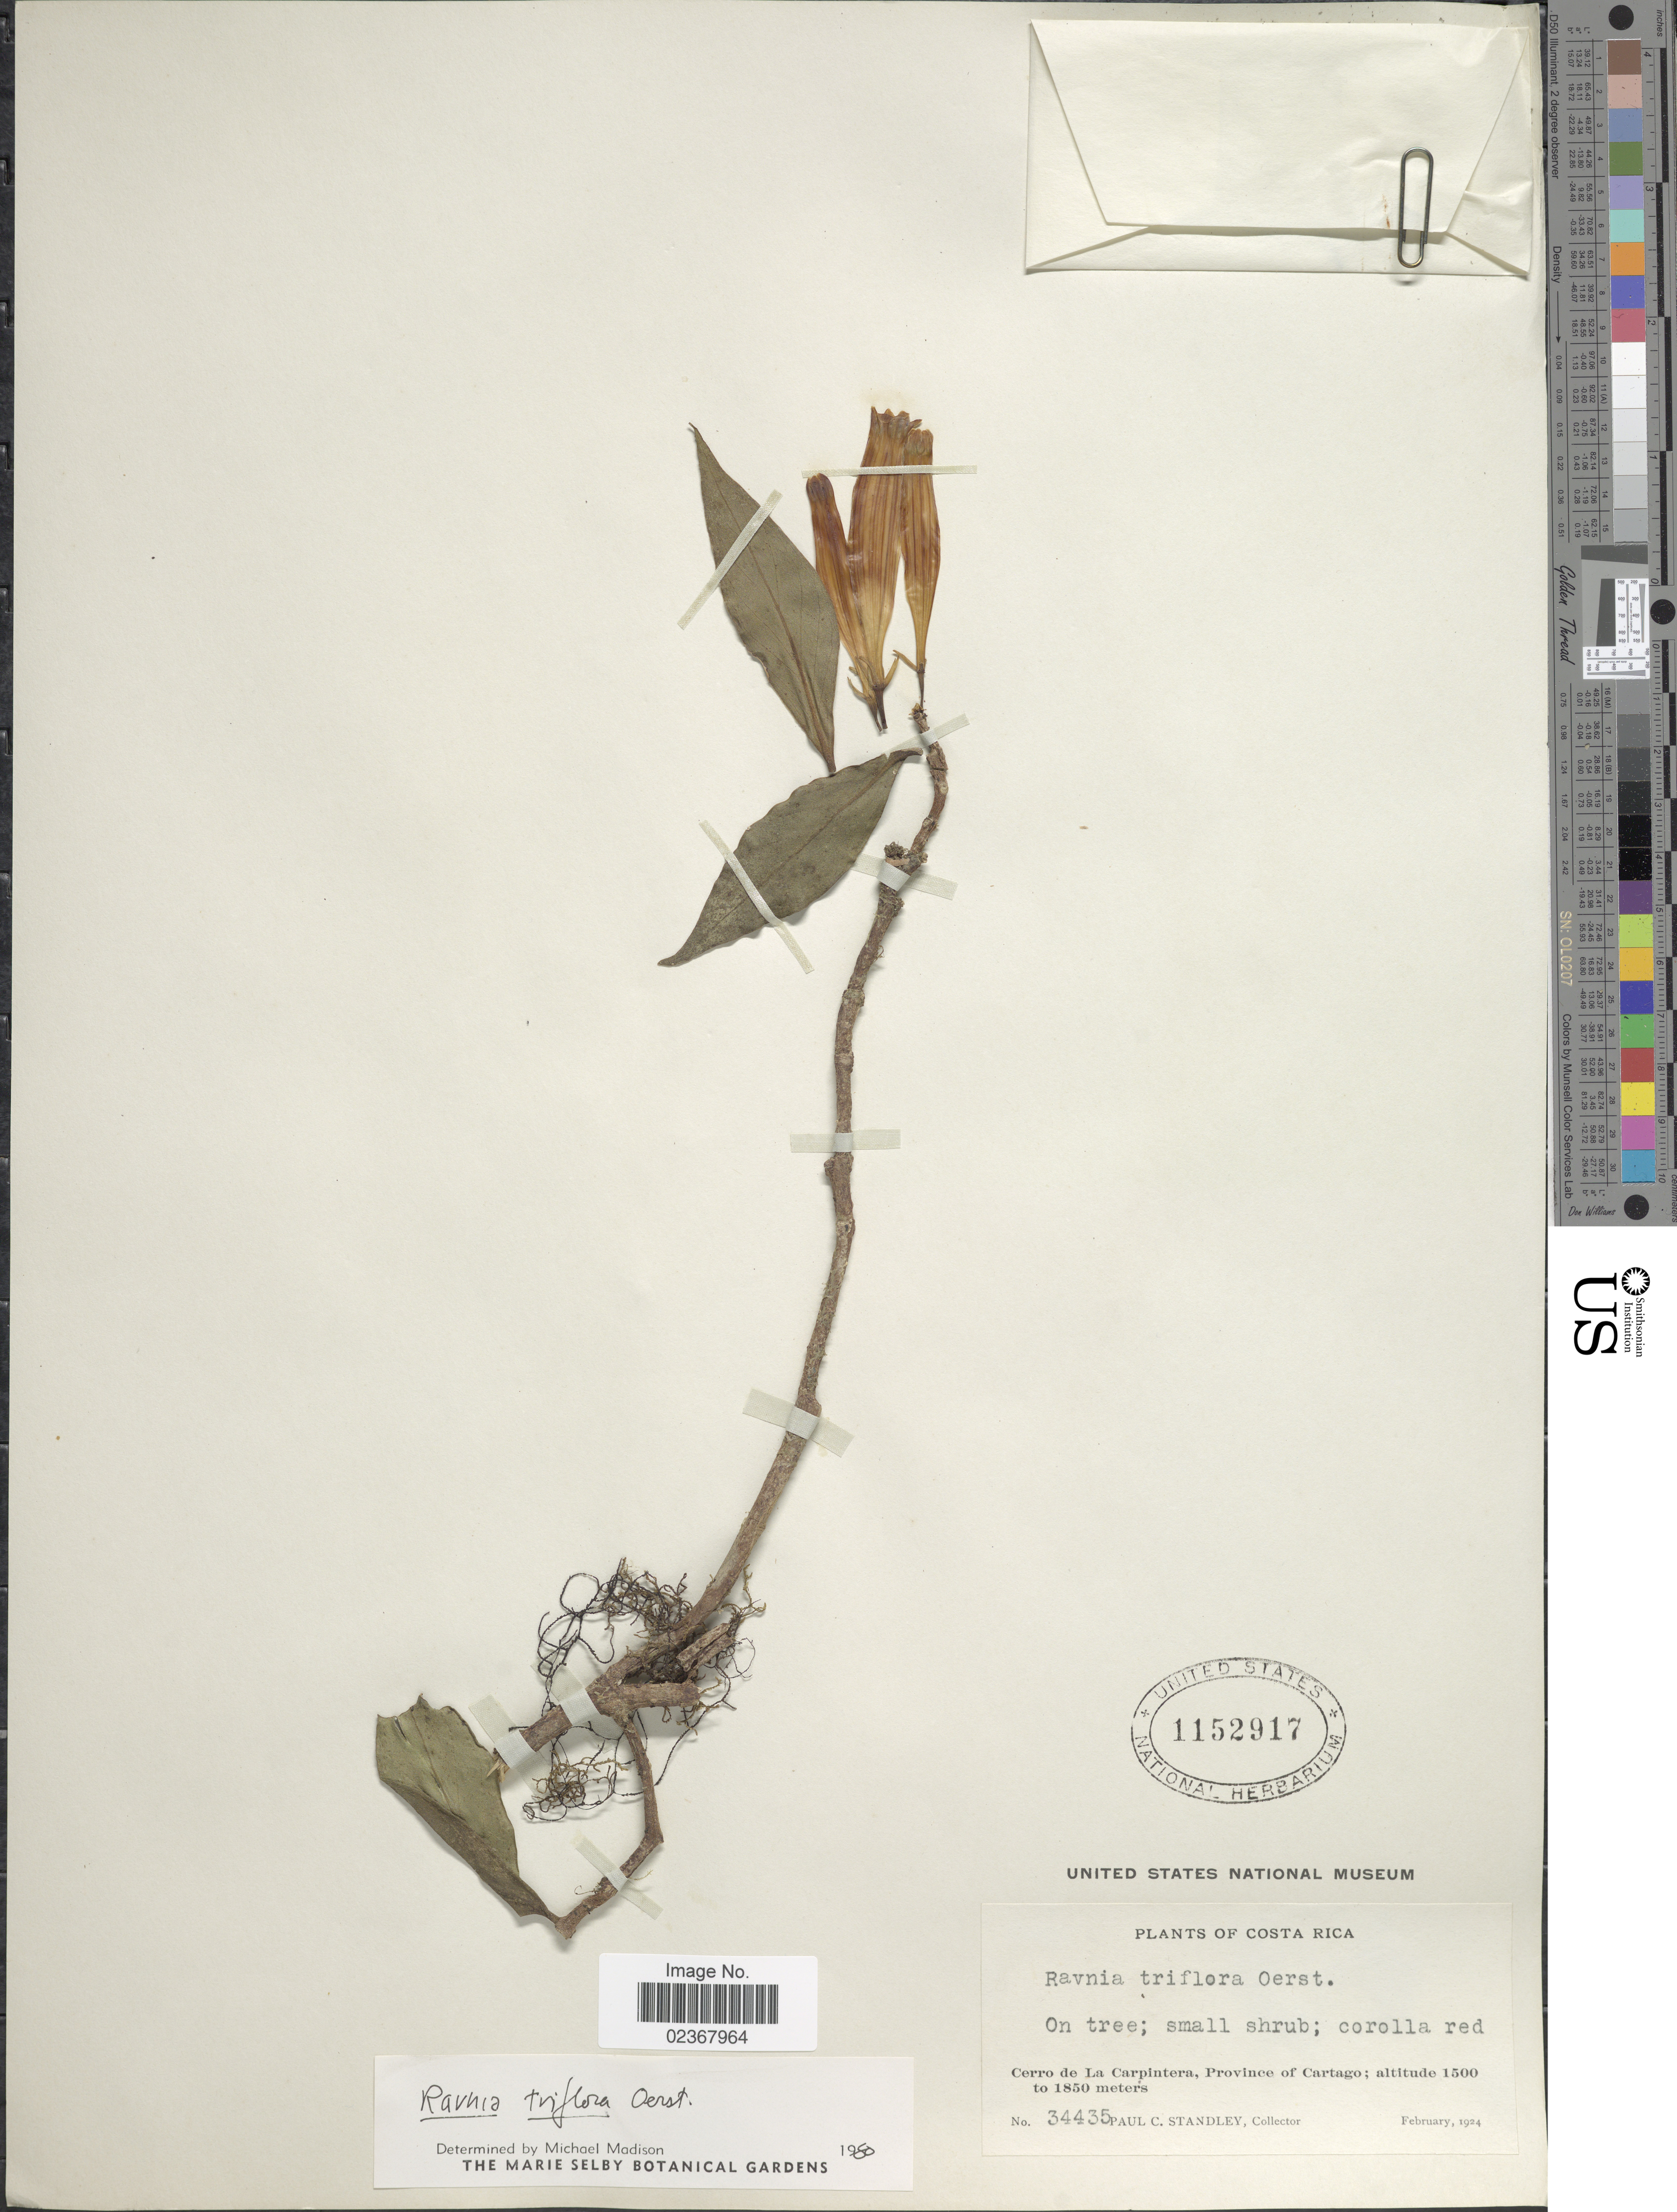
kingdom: Plantae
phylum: Tracheophyta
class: Magnoliopsida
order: Gentianales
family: Rubiaceae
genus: Hillia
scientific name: Hillia triflora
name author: (Oerst.) C.M. Taylor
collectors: P. C. Standley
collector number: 34435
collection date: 1924-02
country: Costa Rica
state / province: Cartago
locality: Cerro de La Carpintera, Provincia of Cartago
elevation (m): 1500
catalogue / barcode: US 1152917